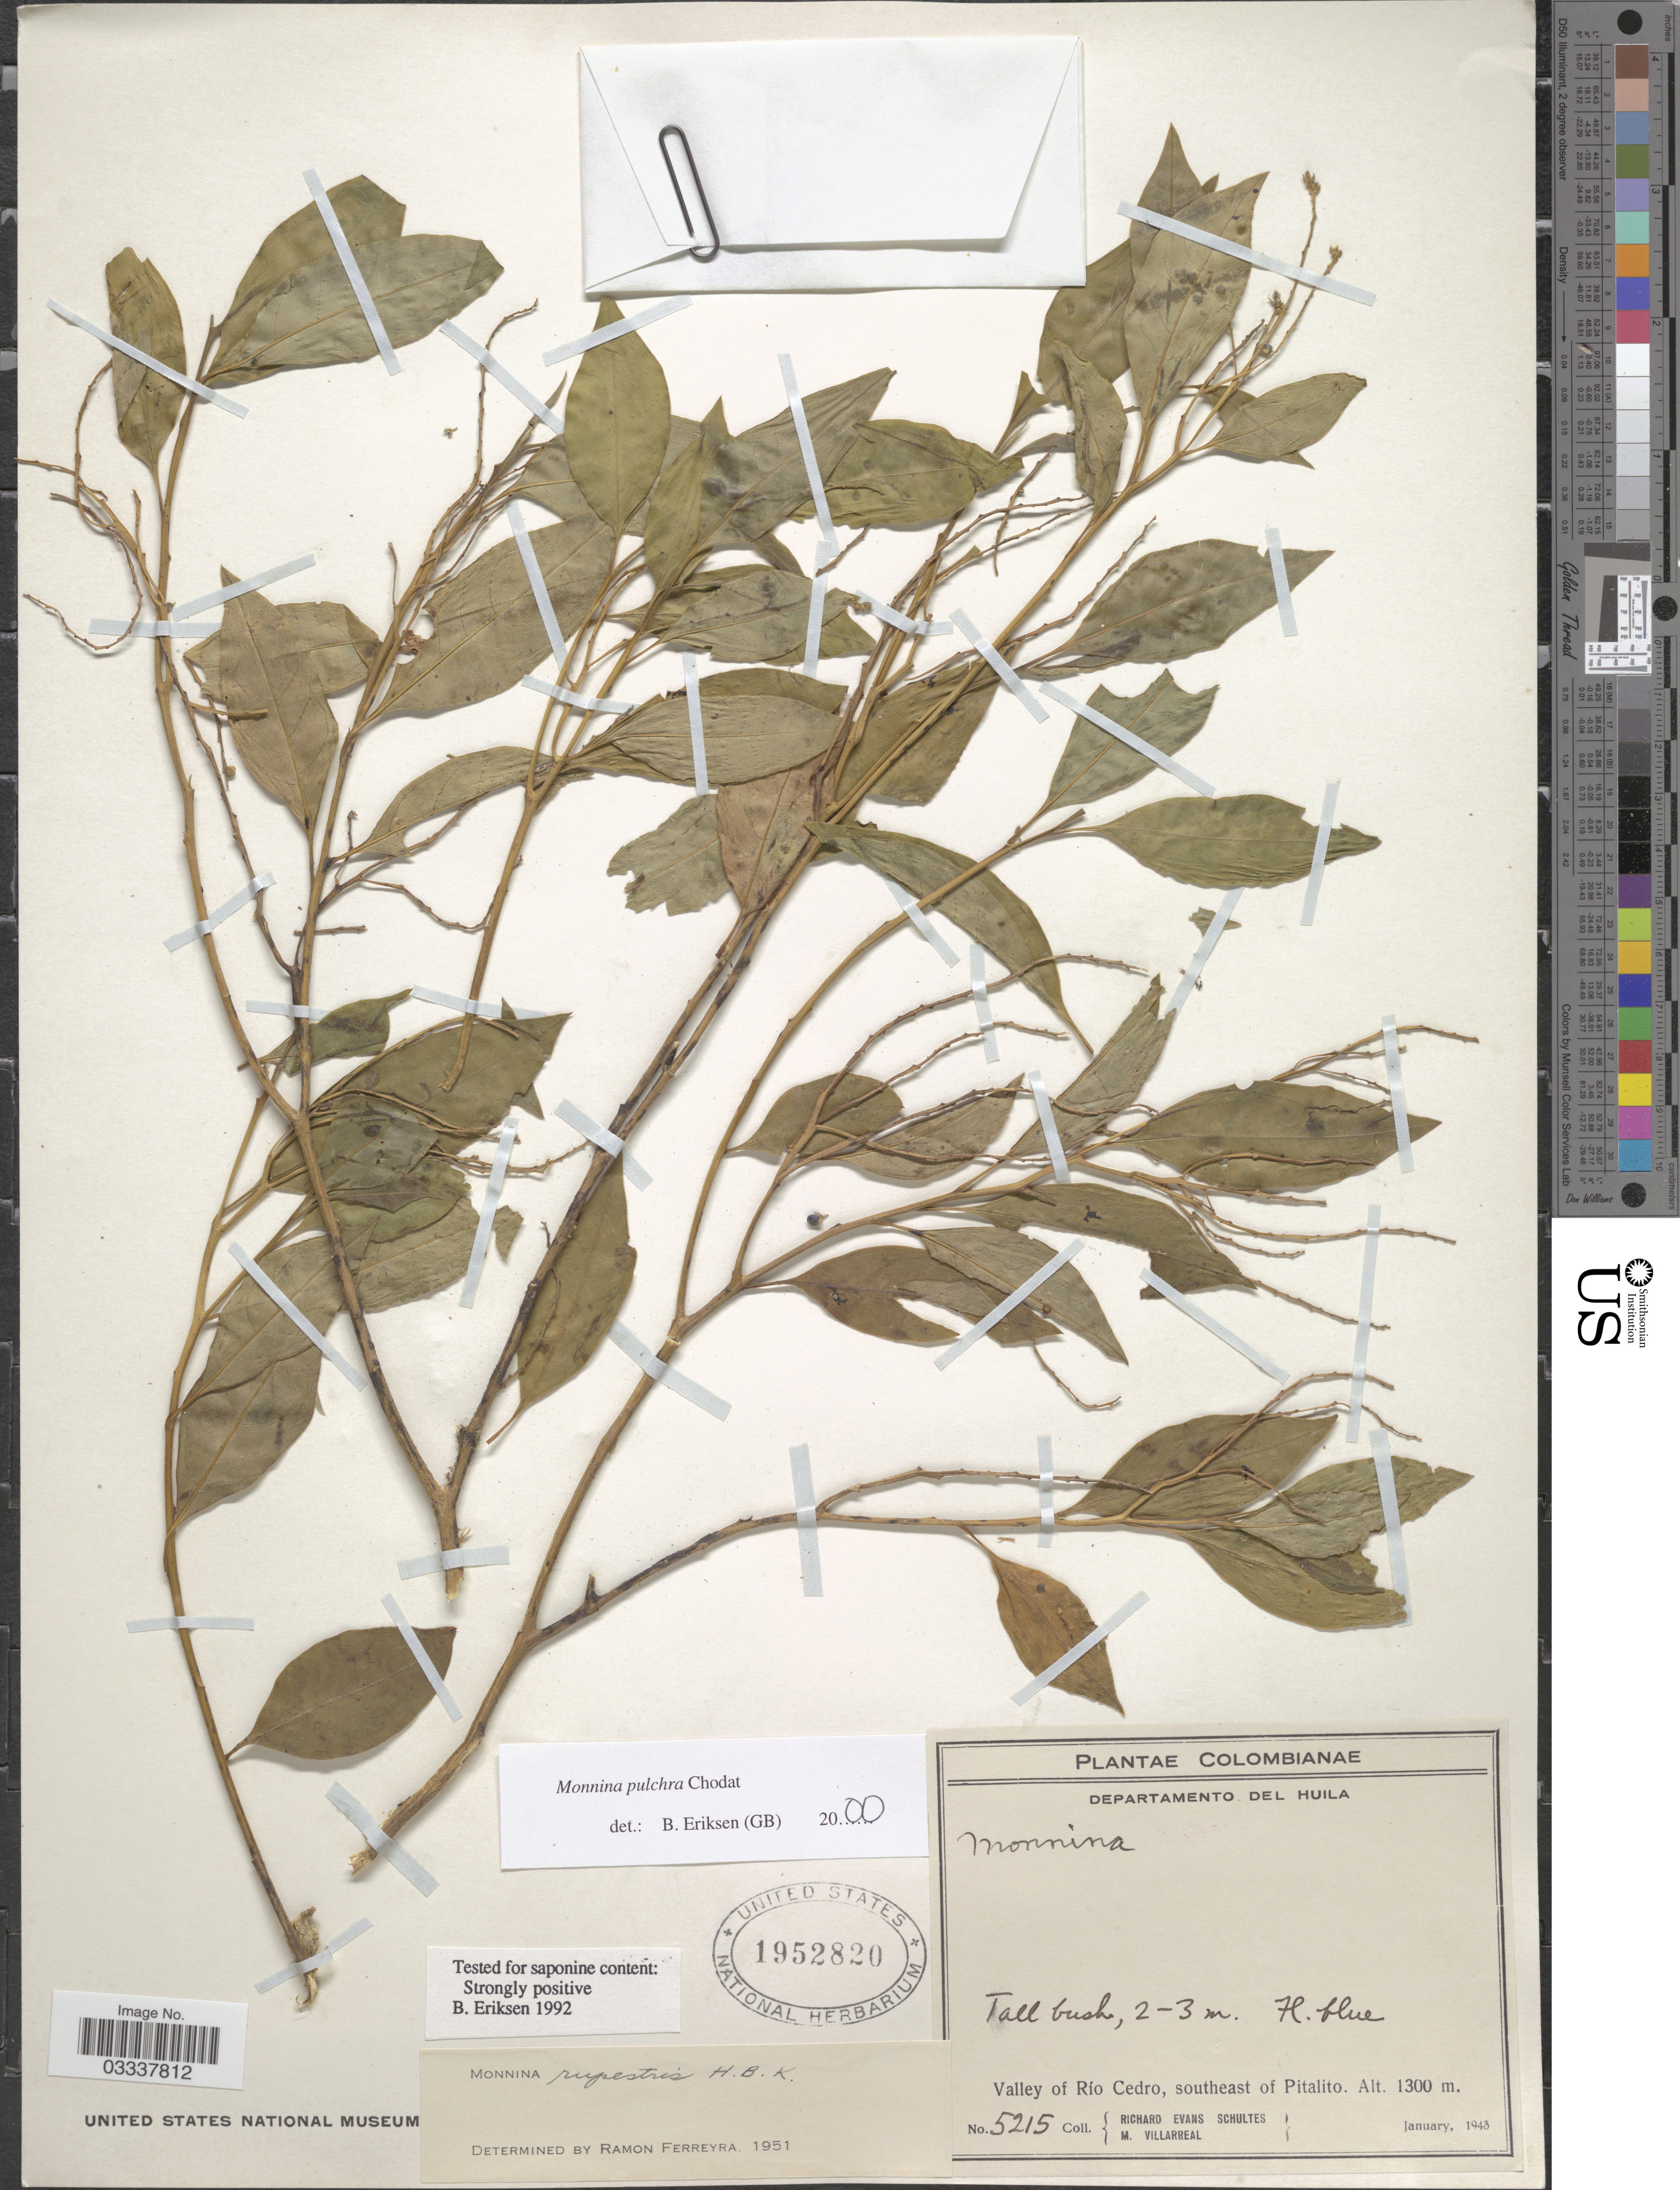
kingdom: Plantae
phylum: Tracheophyta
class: Magnoliopsida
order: Fabales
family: Polygalaceae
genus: Monnina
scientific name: Monnina pulchra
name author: Chodat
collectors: R. E. Schultes & M. Villarreal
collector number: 5215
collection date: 1943-01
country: Colombia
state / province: Huila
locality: Departamento del Huila, Valley of Río Cedro, southeast of Pitalito.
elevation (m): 1300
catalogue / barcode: US 1952820